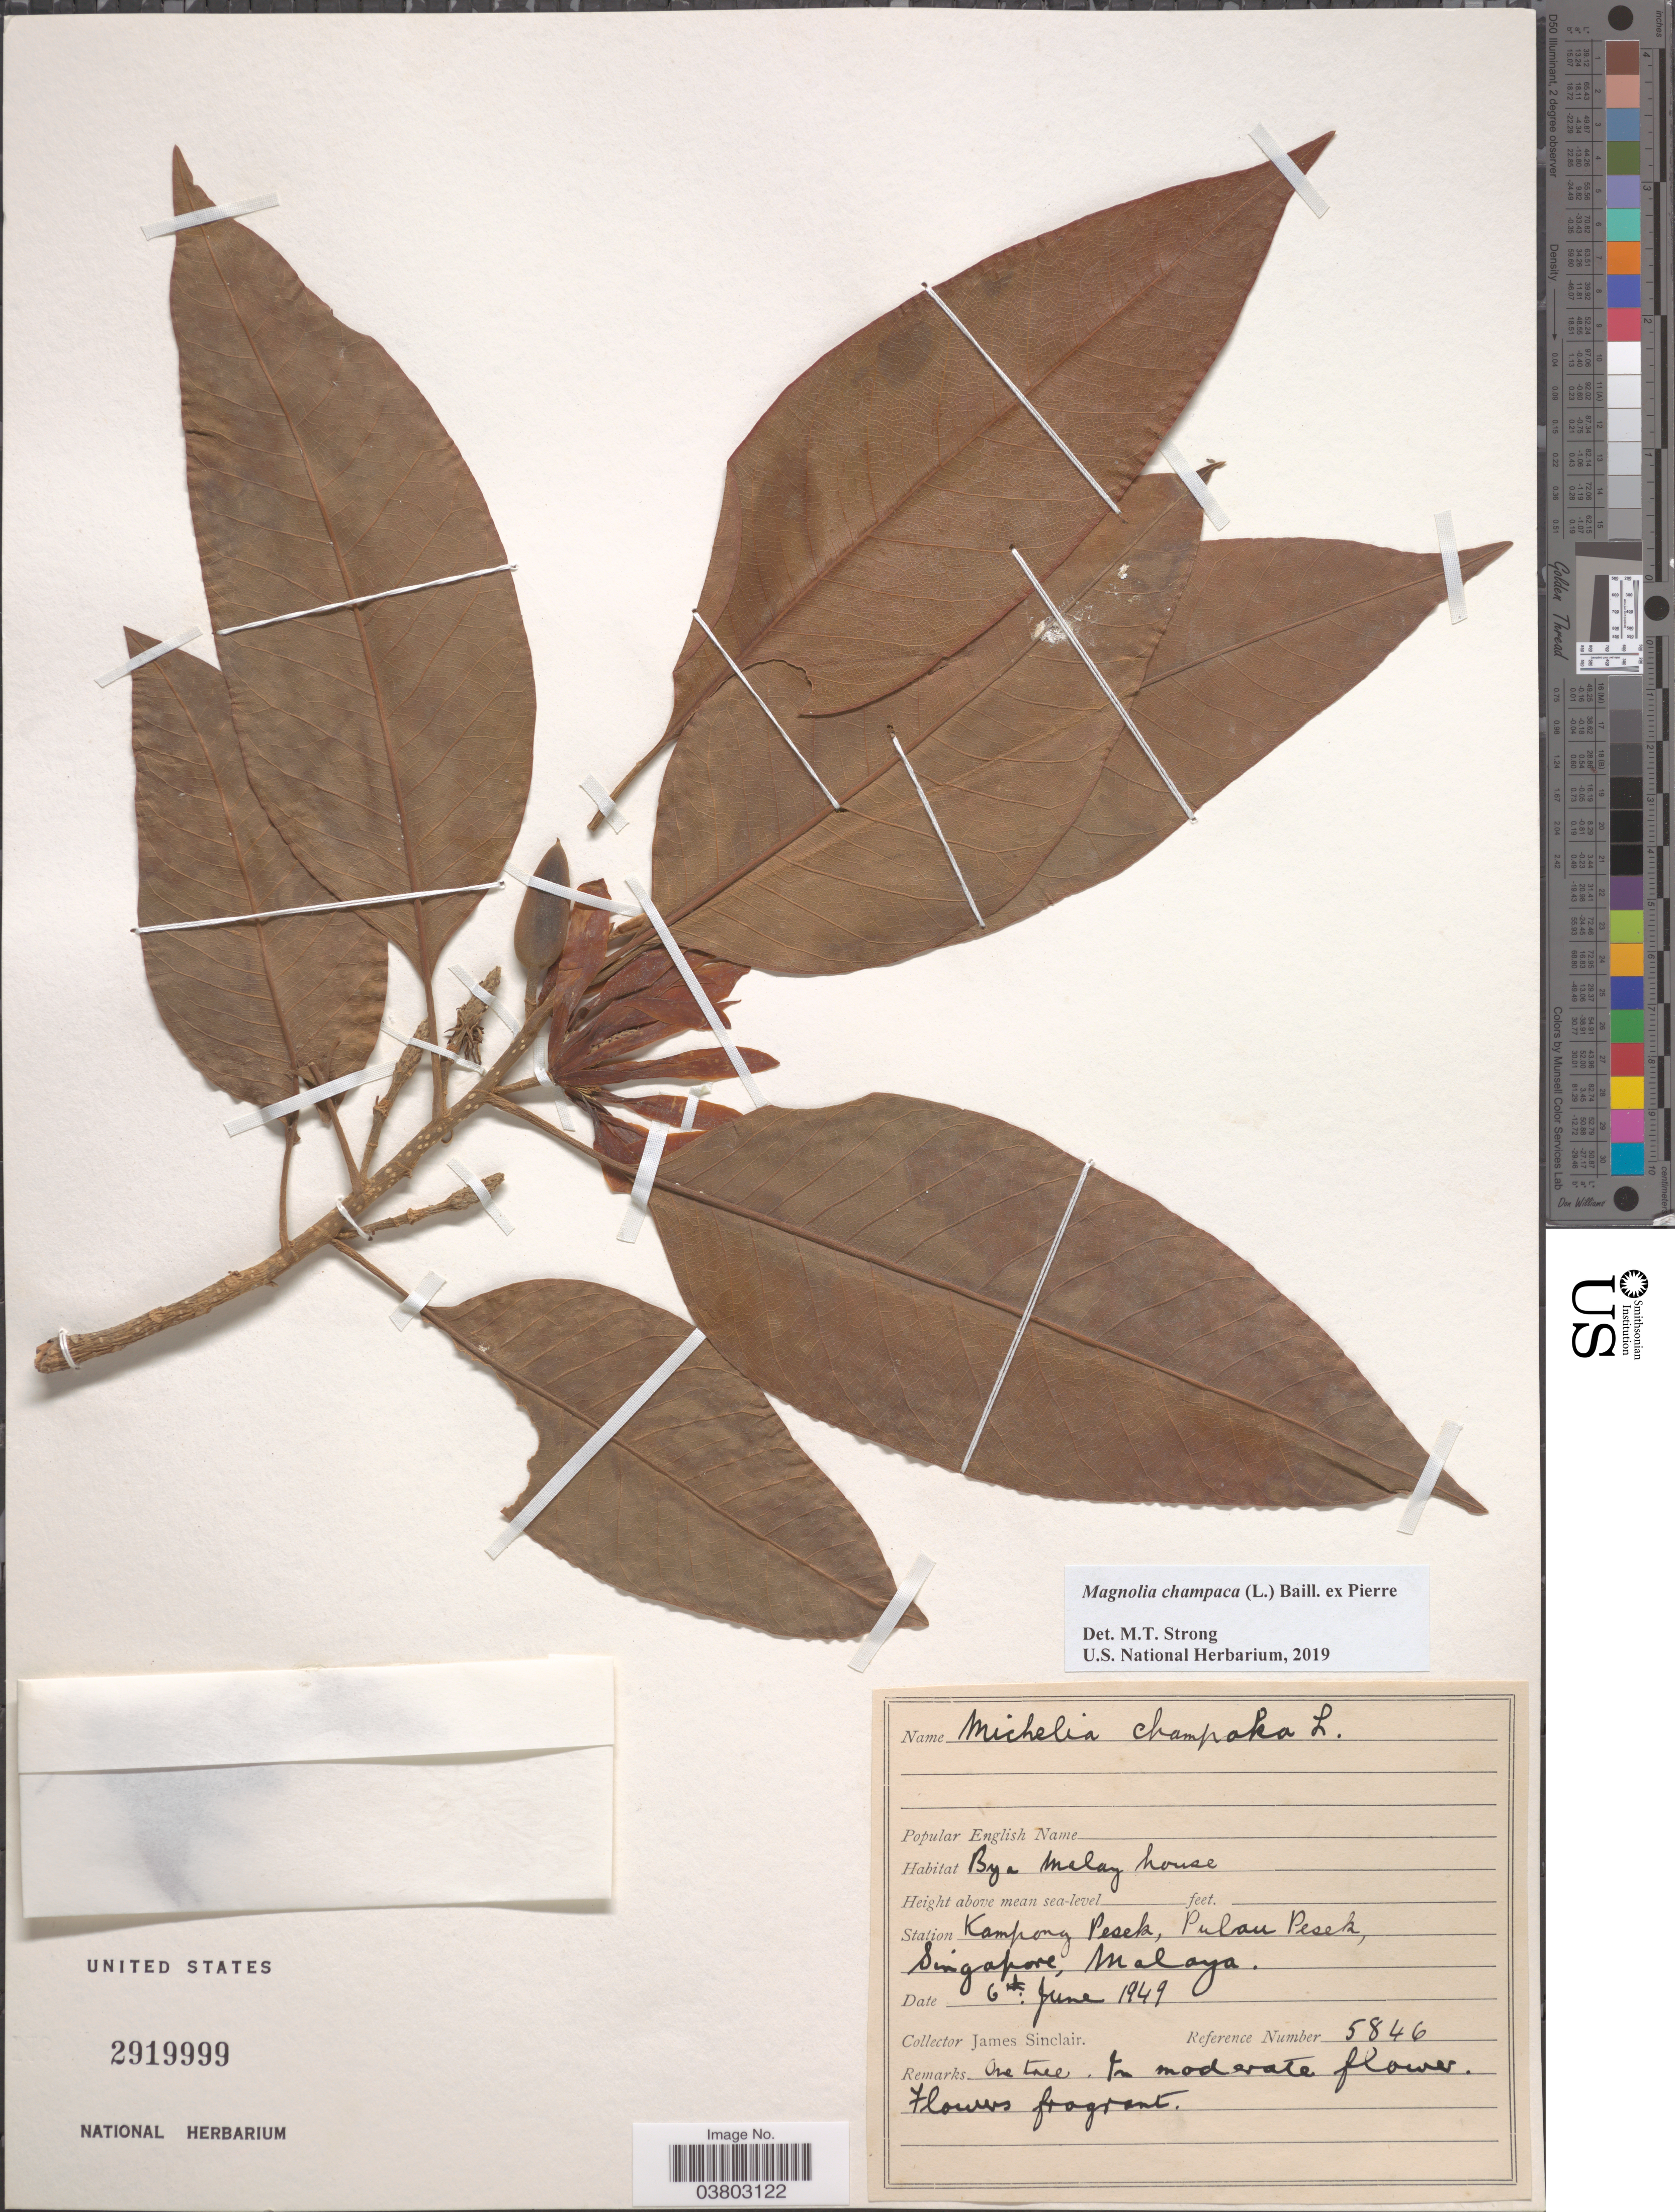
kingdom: Plantae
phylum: Tracheophyta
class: Magnoliopsida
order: Magnoliales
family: Magnoliaceae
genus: Magnolia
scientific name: Magnolia champaca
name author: (L.) Baill. ex Pierre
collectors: J. Sinclair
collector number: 5846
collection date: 1949-06-06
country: Singapore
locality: Station Kampong Pesek, Pulau Pesek, Malaya.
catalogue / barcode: US 2919999